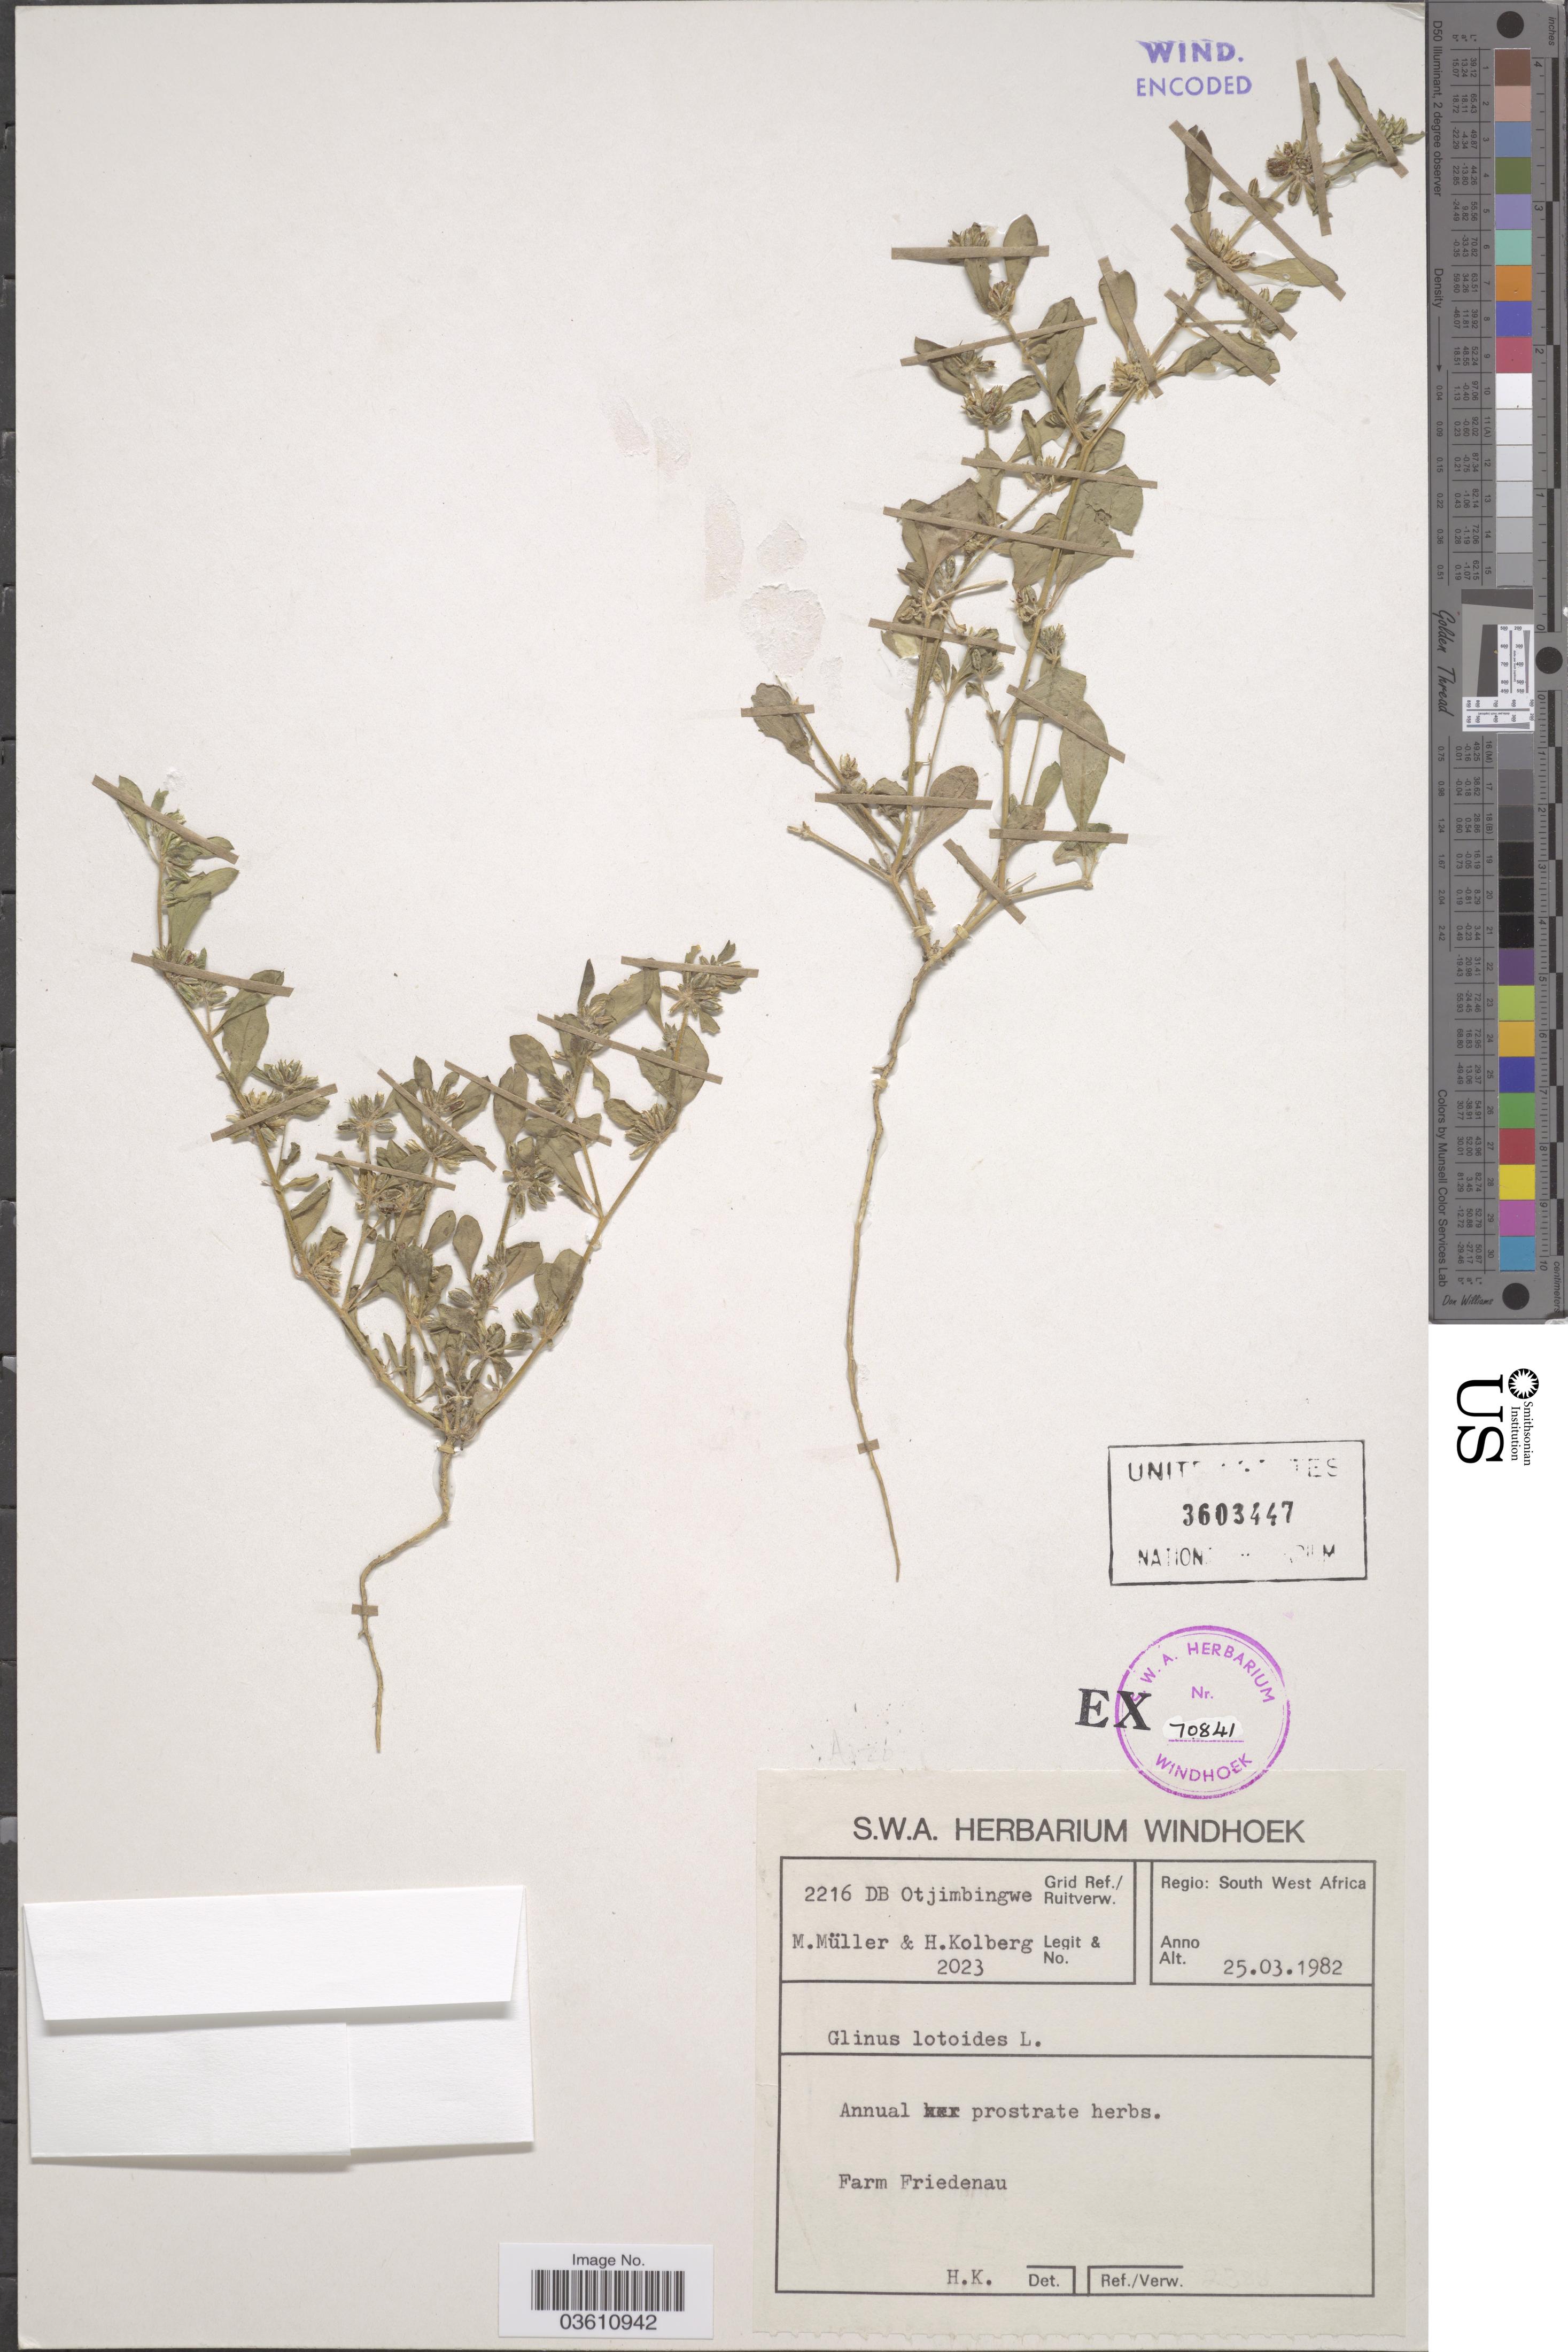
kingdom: Plantae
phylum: Tracheophyta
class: Magnoliopsida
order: Caryophyllales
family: Molluginaceae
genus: Glinus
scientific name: Glinus lotoides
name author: L.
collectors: M. Müller & H. H. Kolberg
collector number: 2023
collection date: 1982-03-25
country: Namibia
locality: Grid Ref./ Ruitverw. 2216 DB Otjimbingwe. Regio: South West Africa. Farm Friedenau.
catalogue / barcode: US 3603447